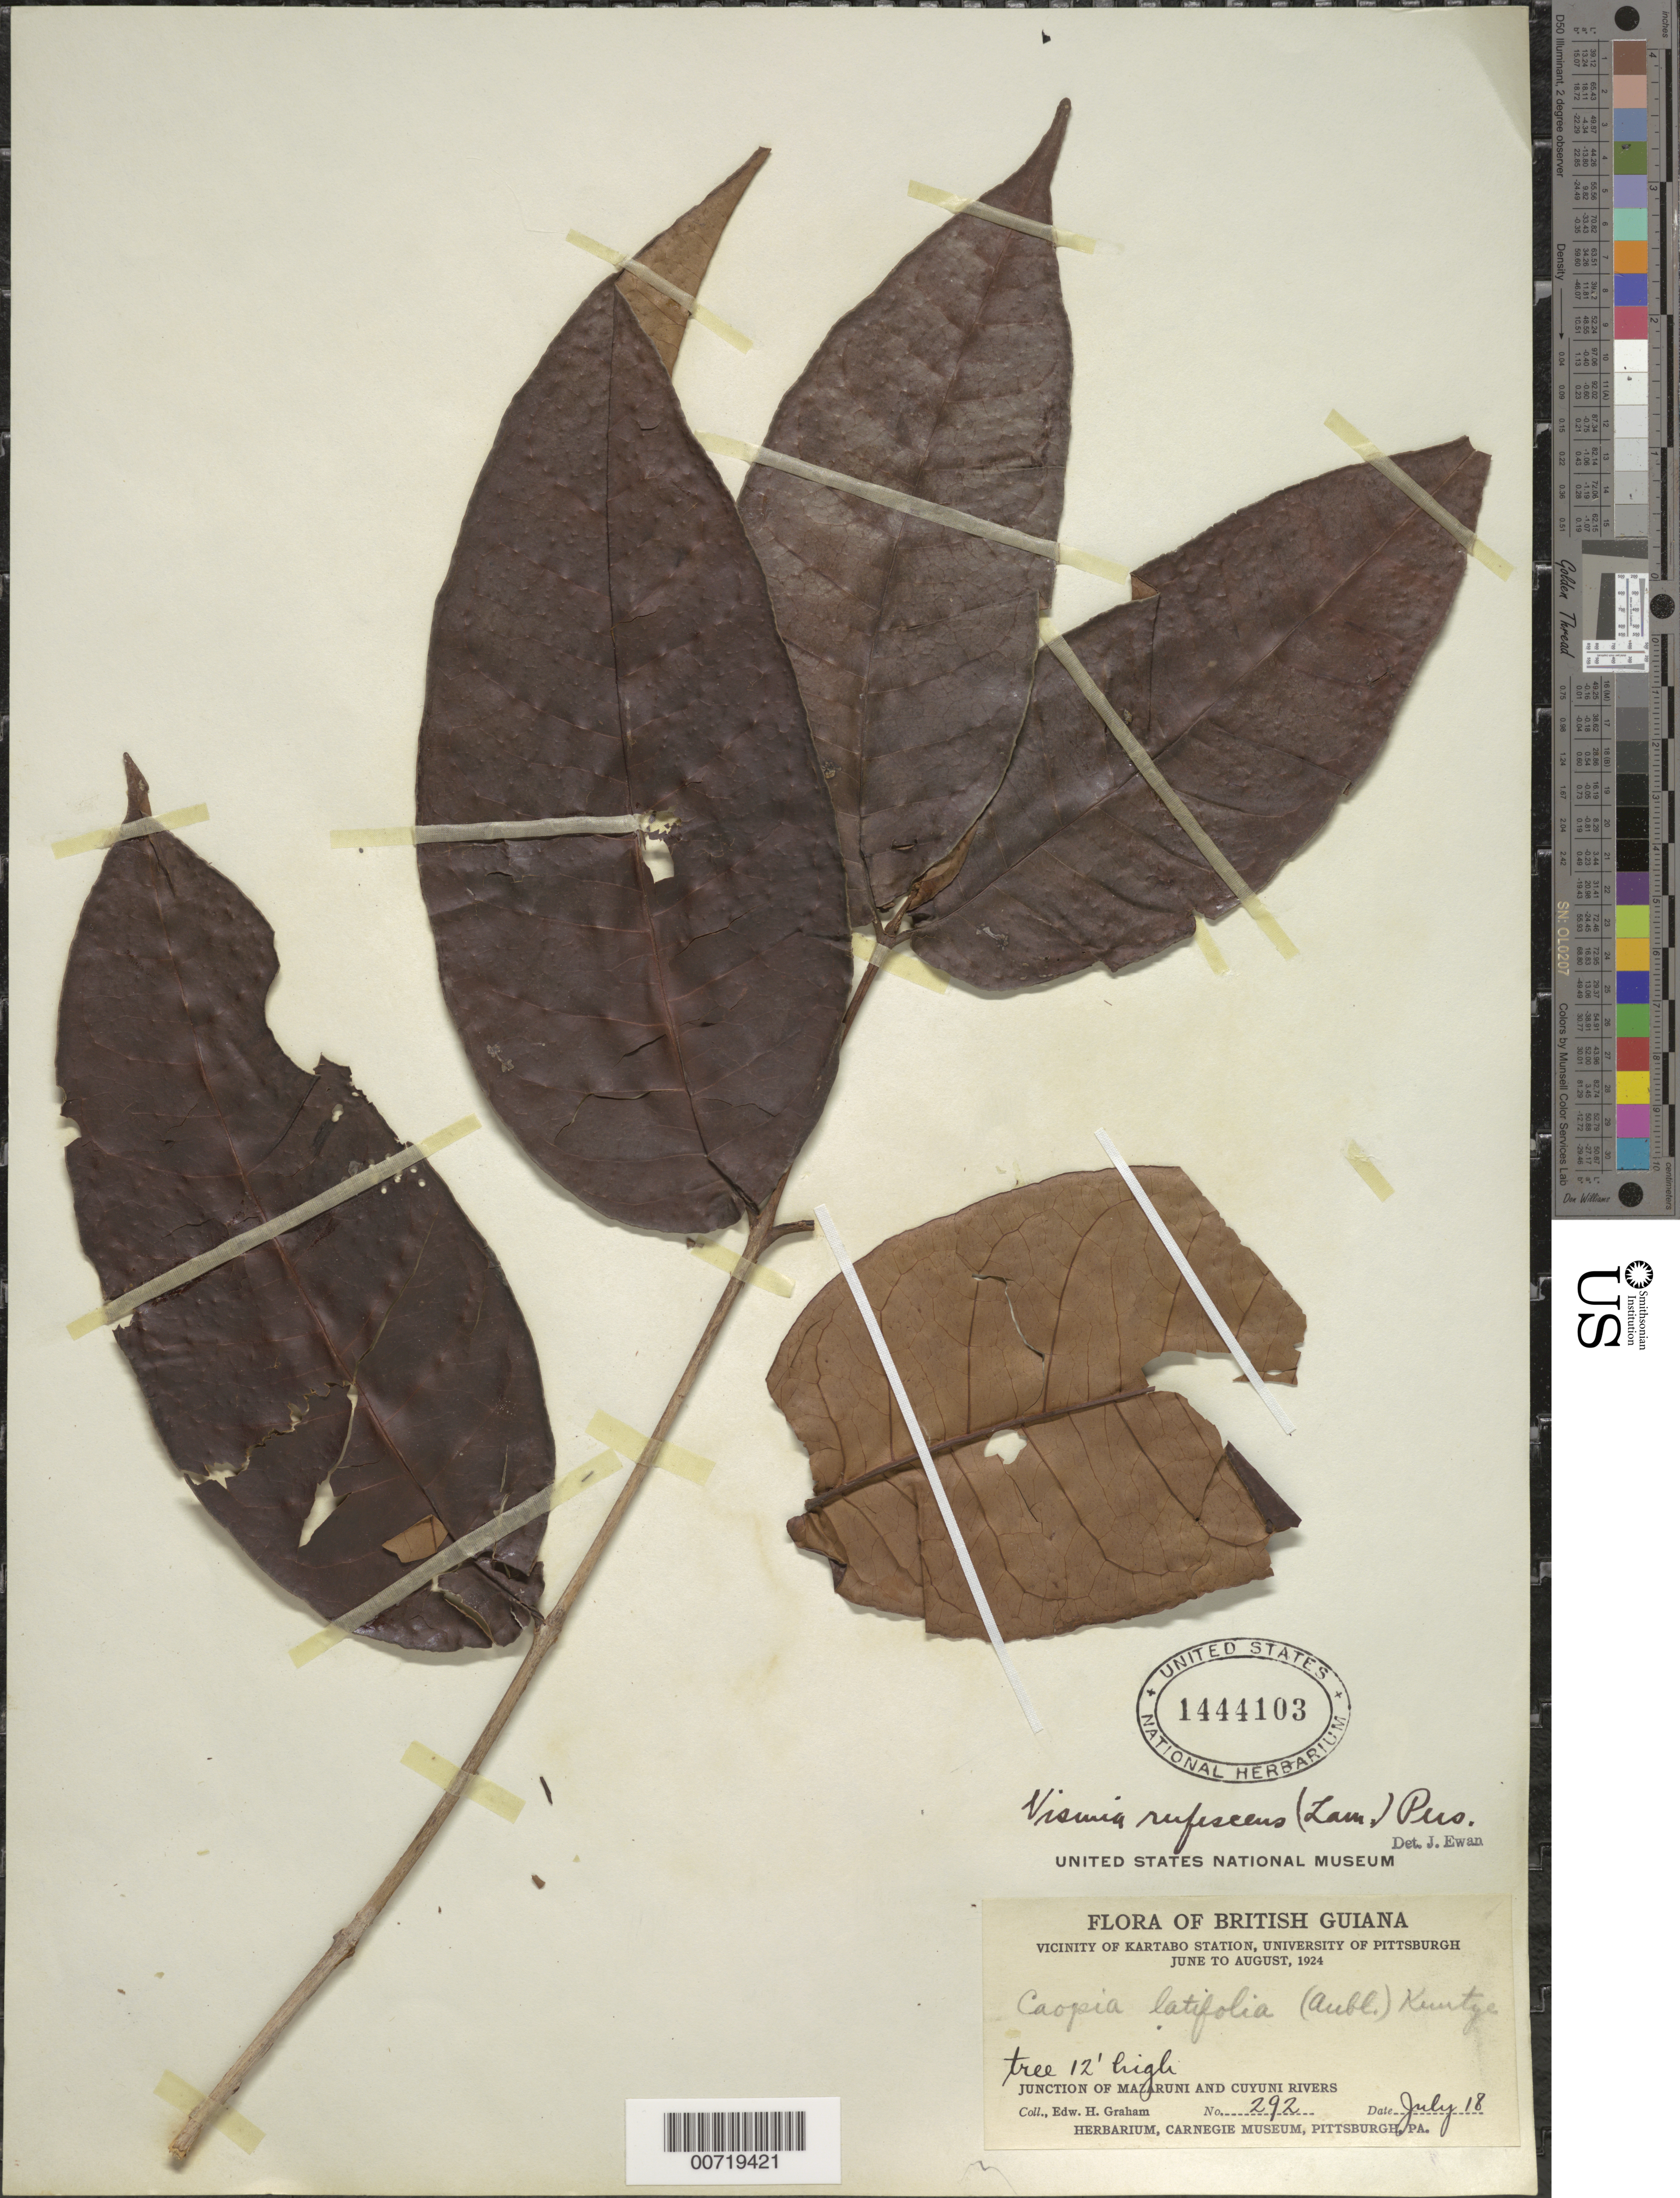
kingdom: Plantae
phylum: Tracheophyta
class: Magnoliopsida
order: Malpighiales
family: Hypericaceae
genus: Vismia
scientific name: Vismia sessilifolia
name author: (Aubl.) Choisy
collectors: E. H. Graham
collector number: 292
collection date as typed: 18-Jul-24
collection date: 1924-07-18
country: Guyana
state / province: Cuyuni-Mazaruni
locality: Kartabo Station, junction of Mazaruni and Cuyuni Rivers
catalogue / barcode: US 1444103